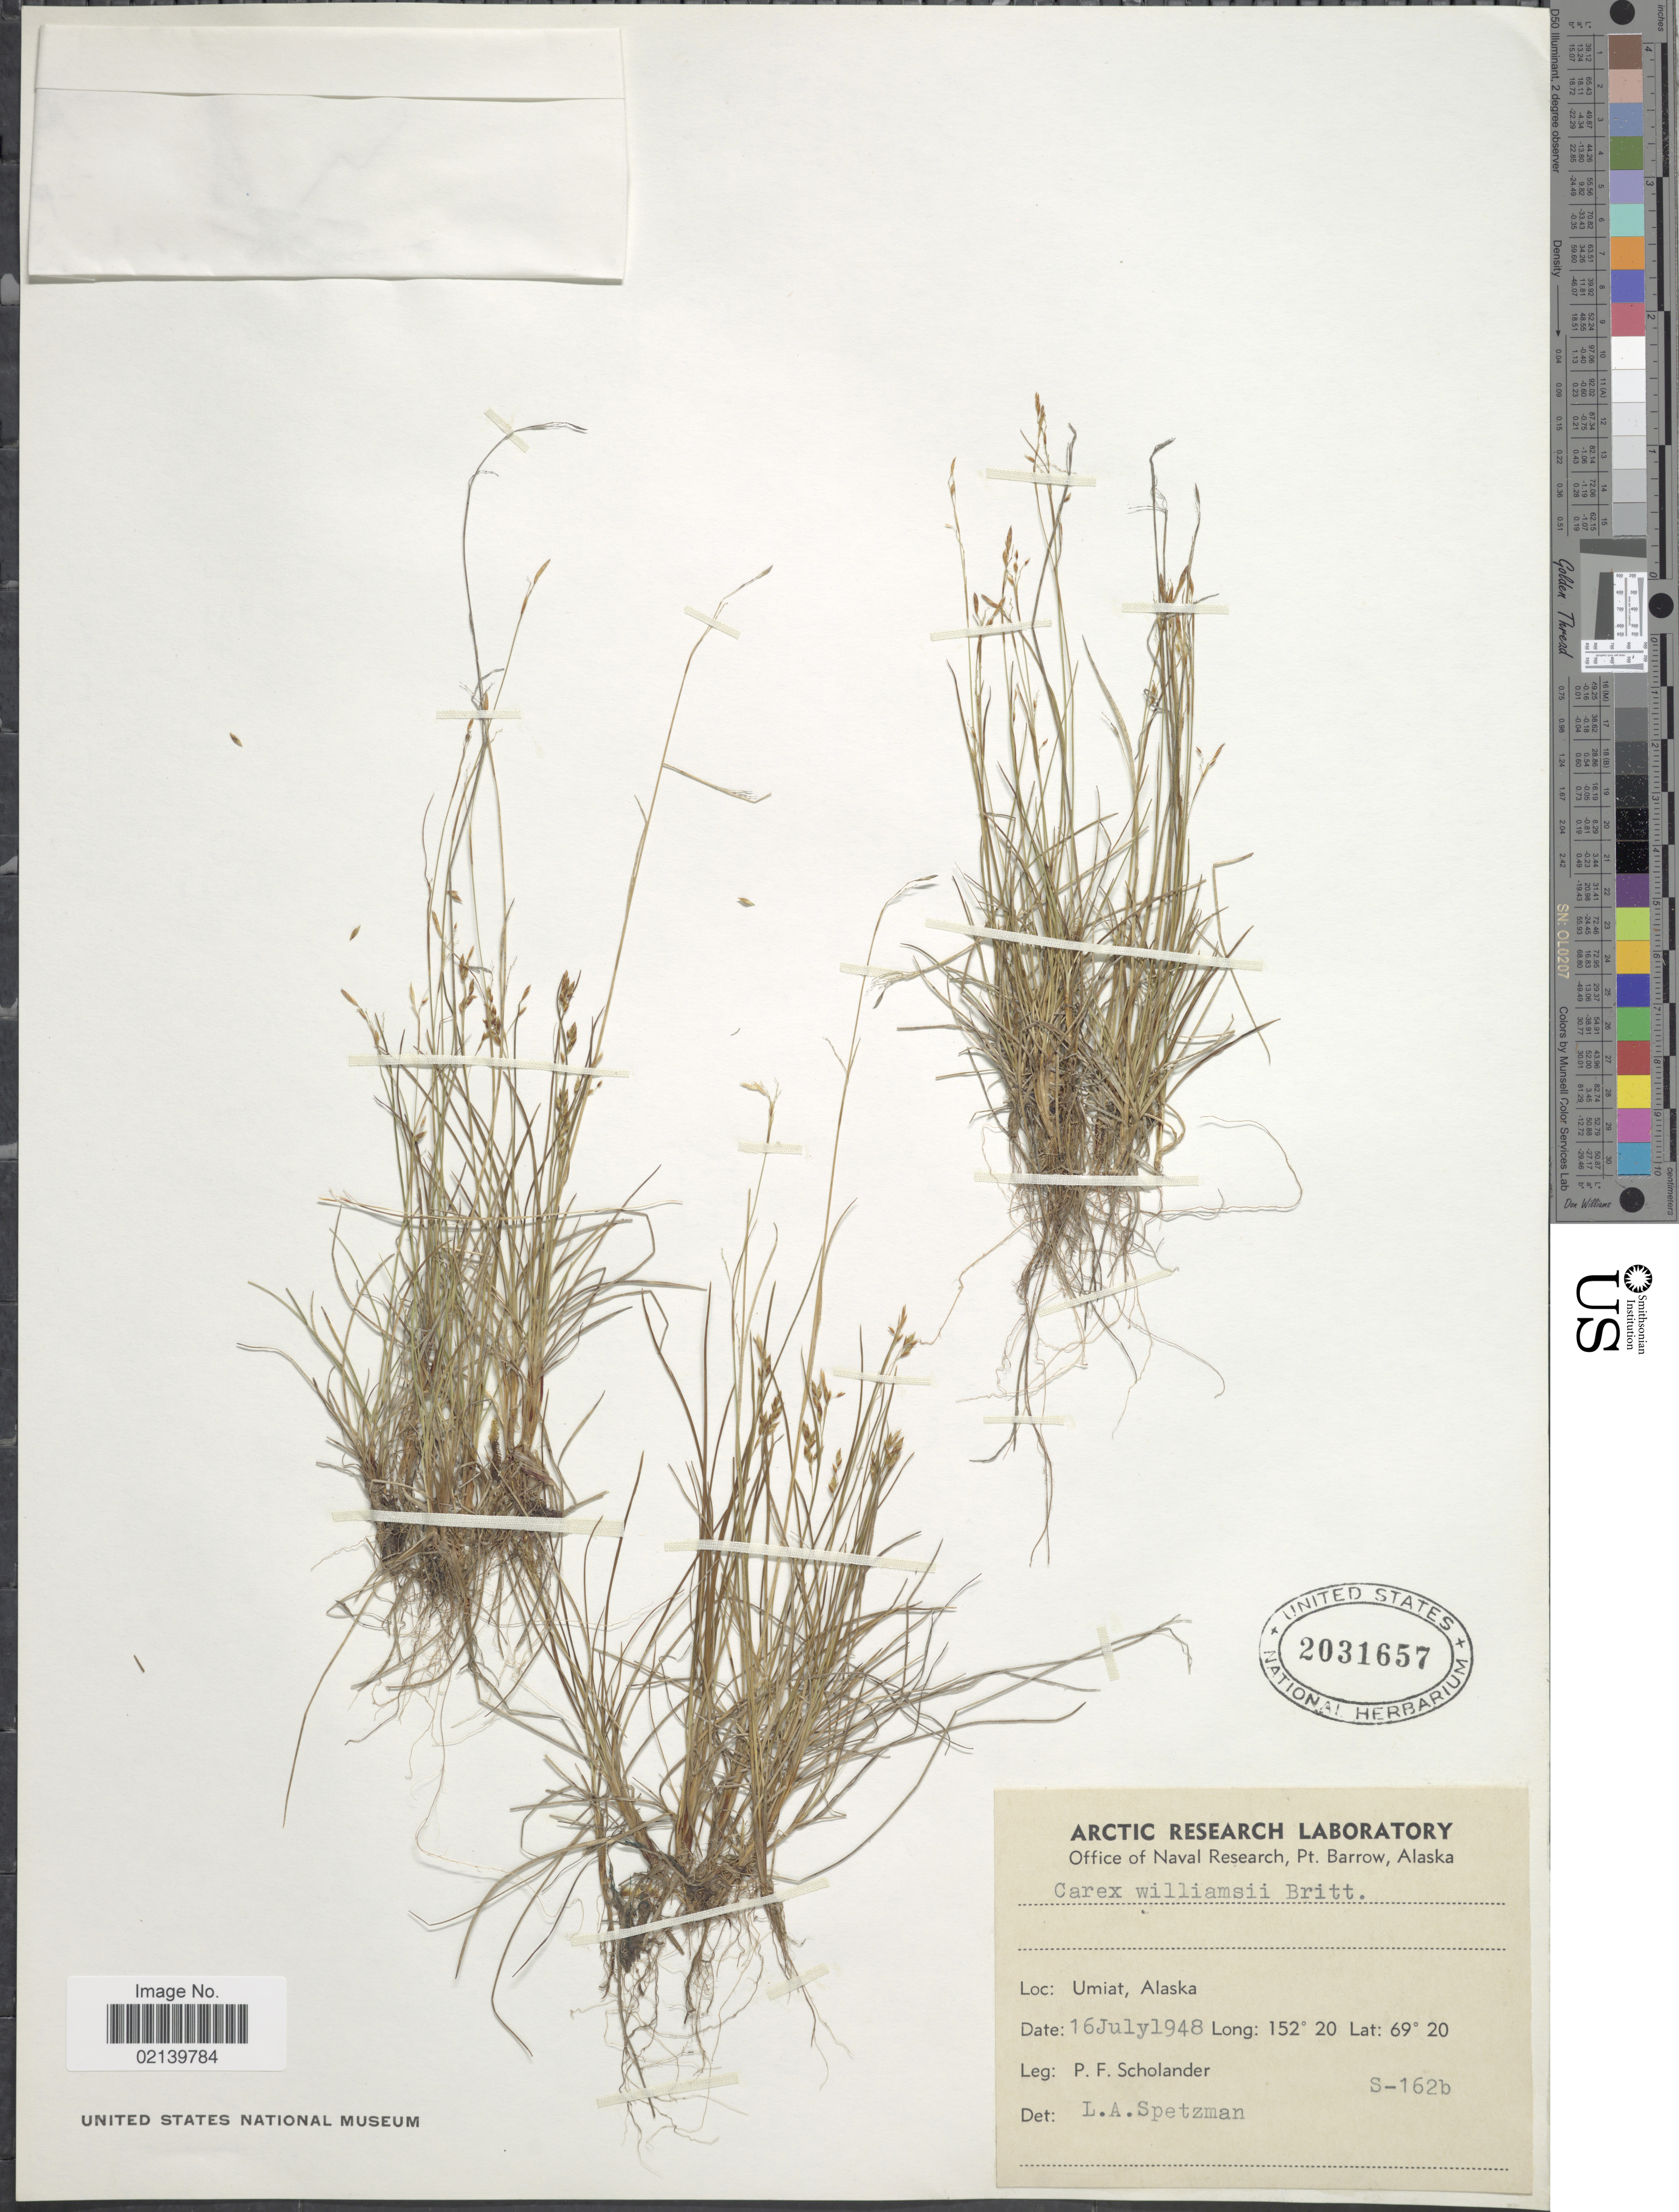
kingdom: Plantae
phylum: Tracheophyta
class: Liliopsida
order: Poales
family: Cyperaceae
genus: Carex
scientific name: Carex williamsii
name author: Britton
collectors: P. Scholander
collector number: S-162b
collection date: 1948-07-16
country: United States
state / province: Alaska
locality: Umiat, Alaska,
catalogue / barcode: US 2031657